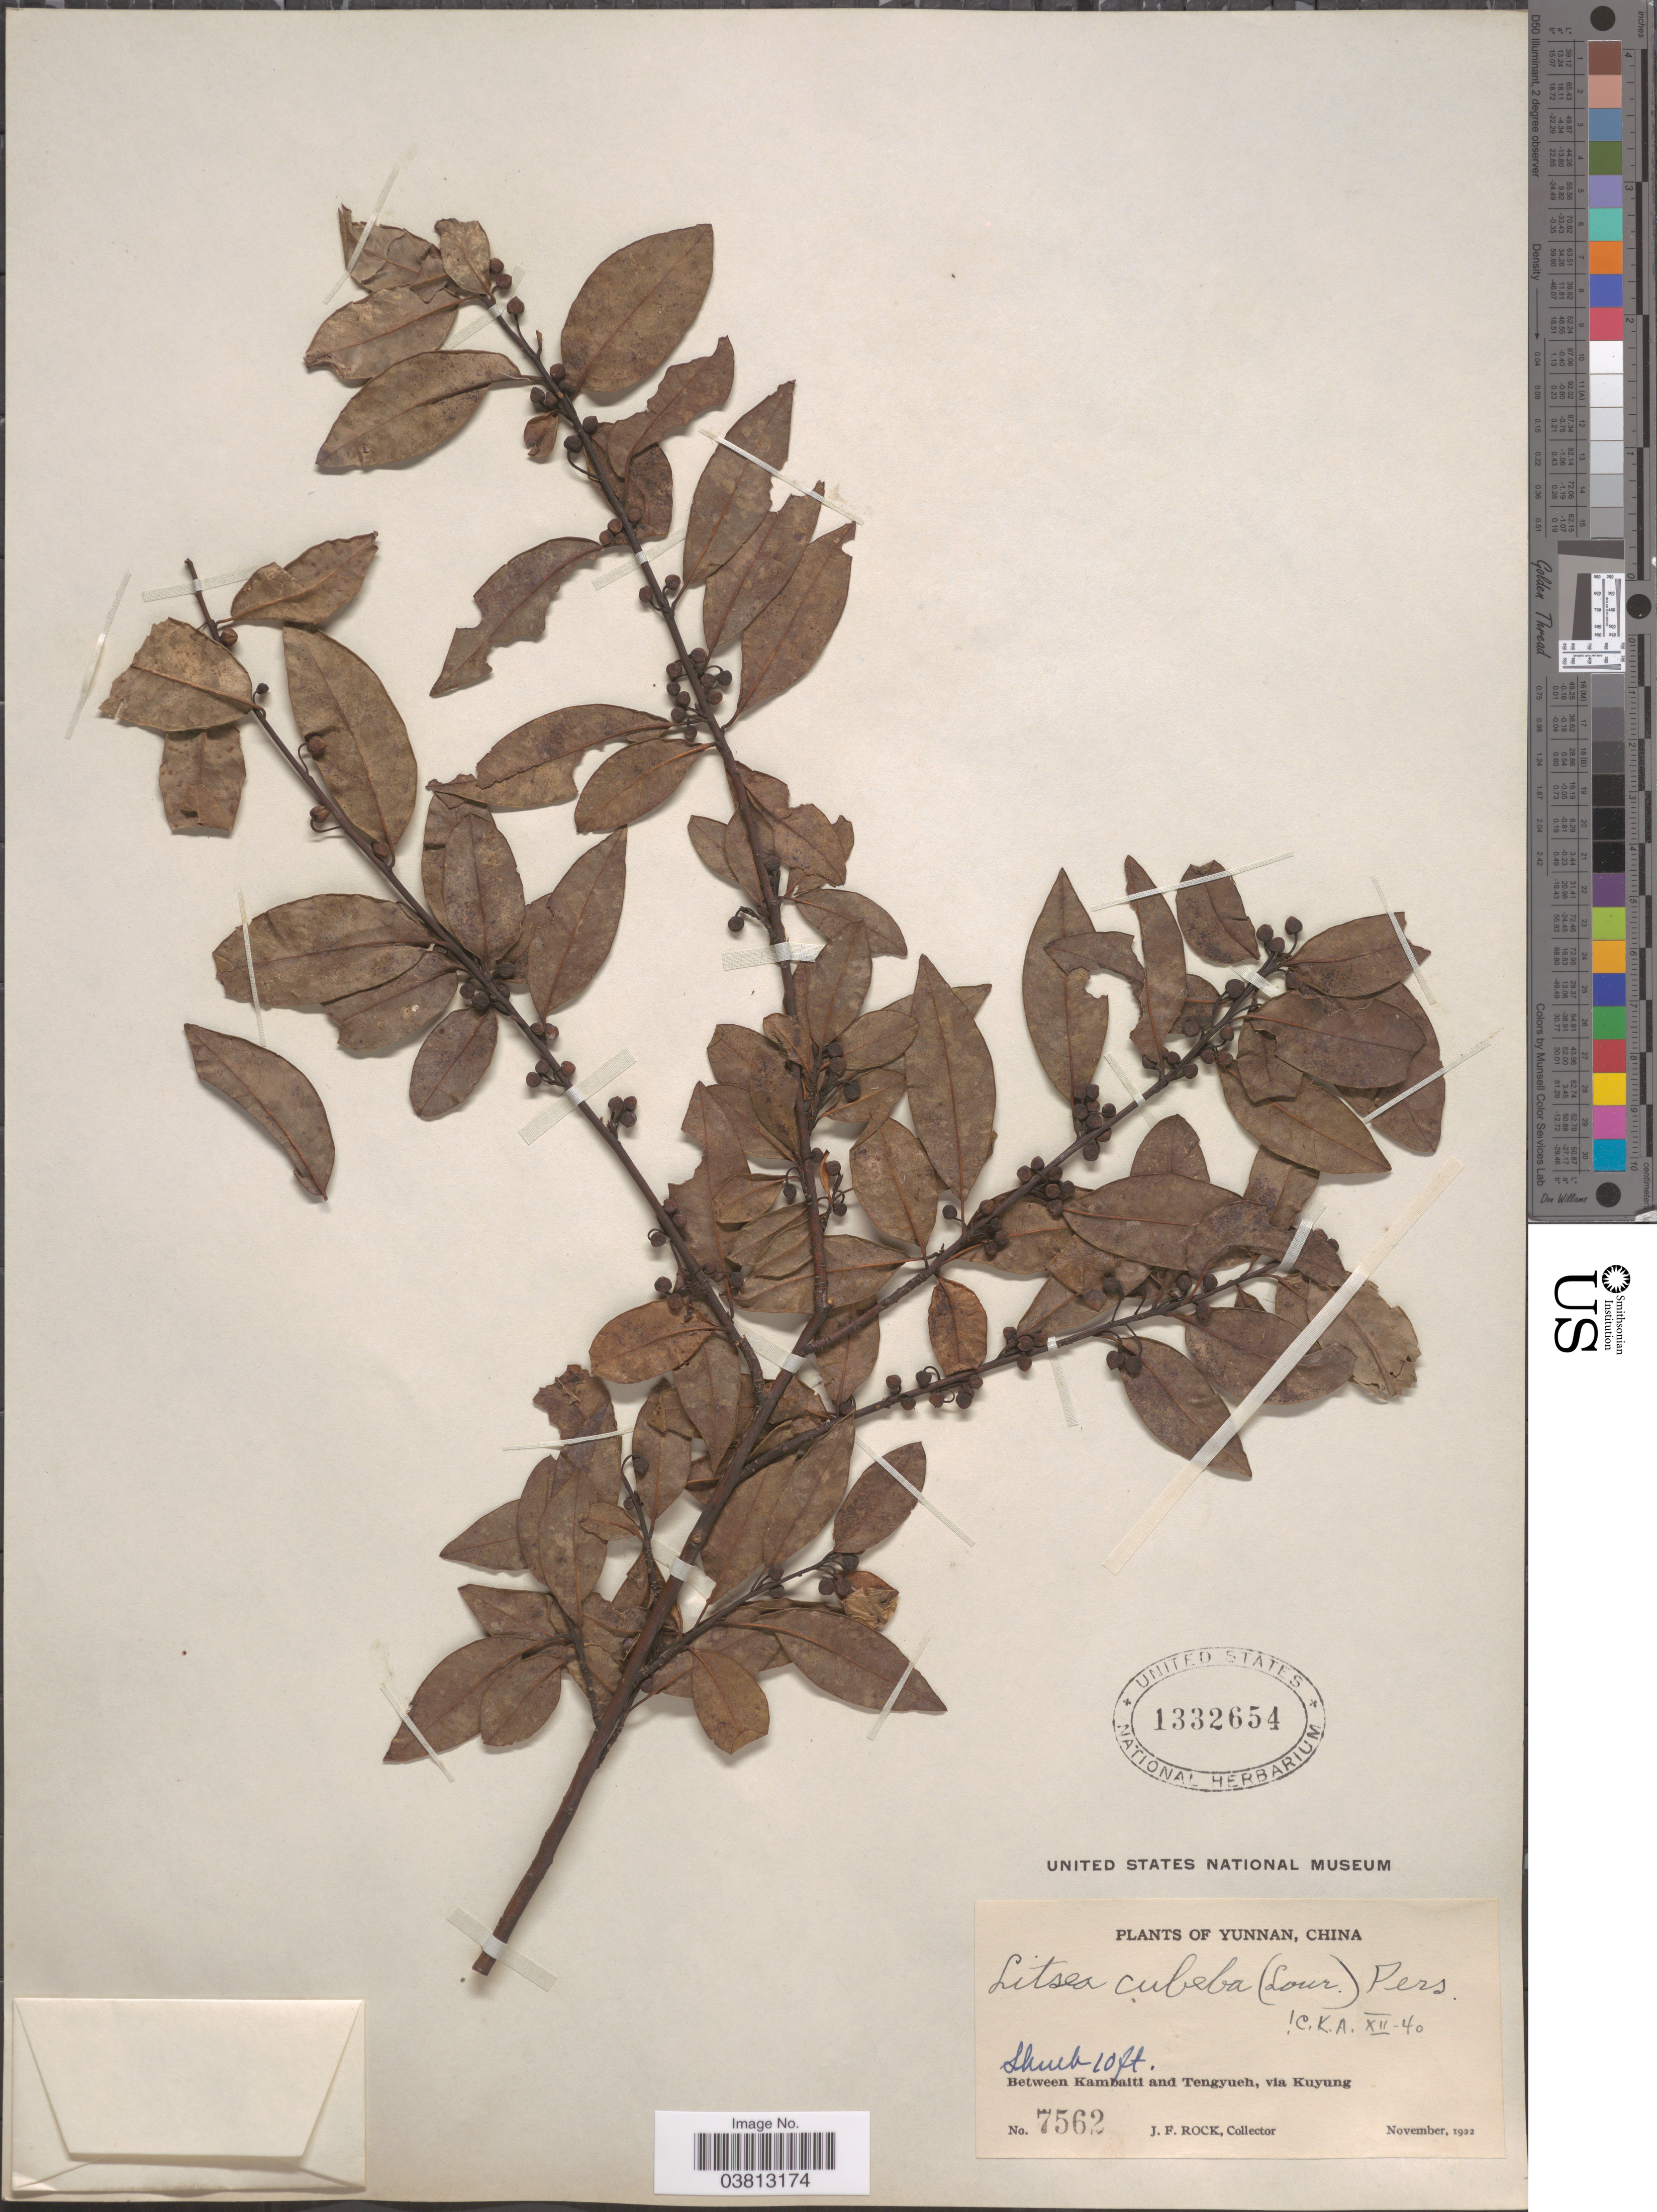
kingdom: Plantae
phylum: Tracheophyta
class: Magnoliopsida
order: Laurales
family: Lauraceae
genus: Litsea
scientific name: Litsea cubeba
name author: (Lour.) Pers.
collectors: J. Rock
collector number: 7562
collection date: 1922-11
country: China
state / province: Yunnan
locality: Between Kambaiti and Tengyueh, via Kuyung.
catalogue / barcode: US 1332654